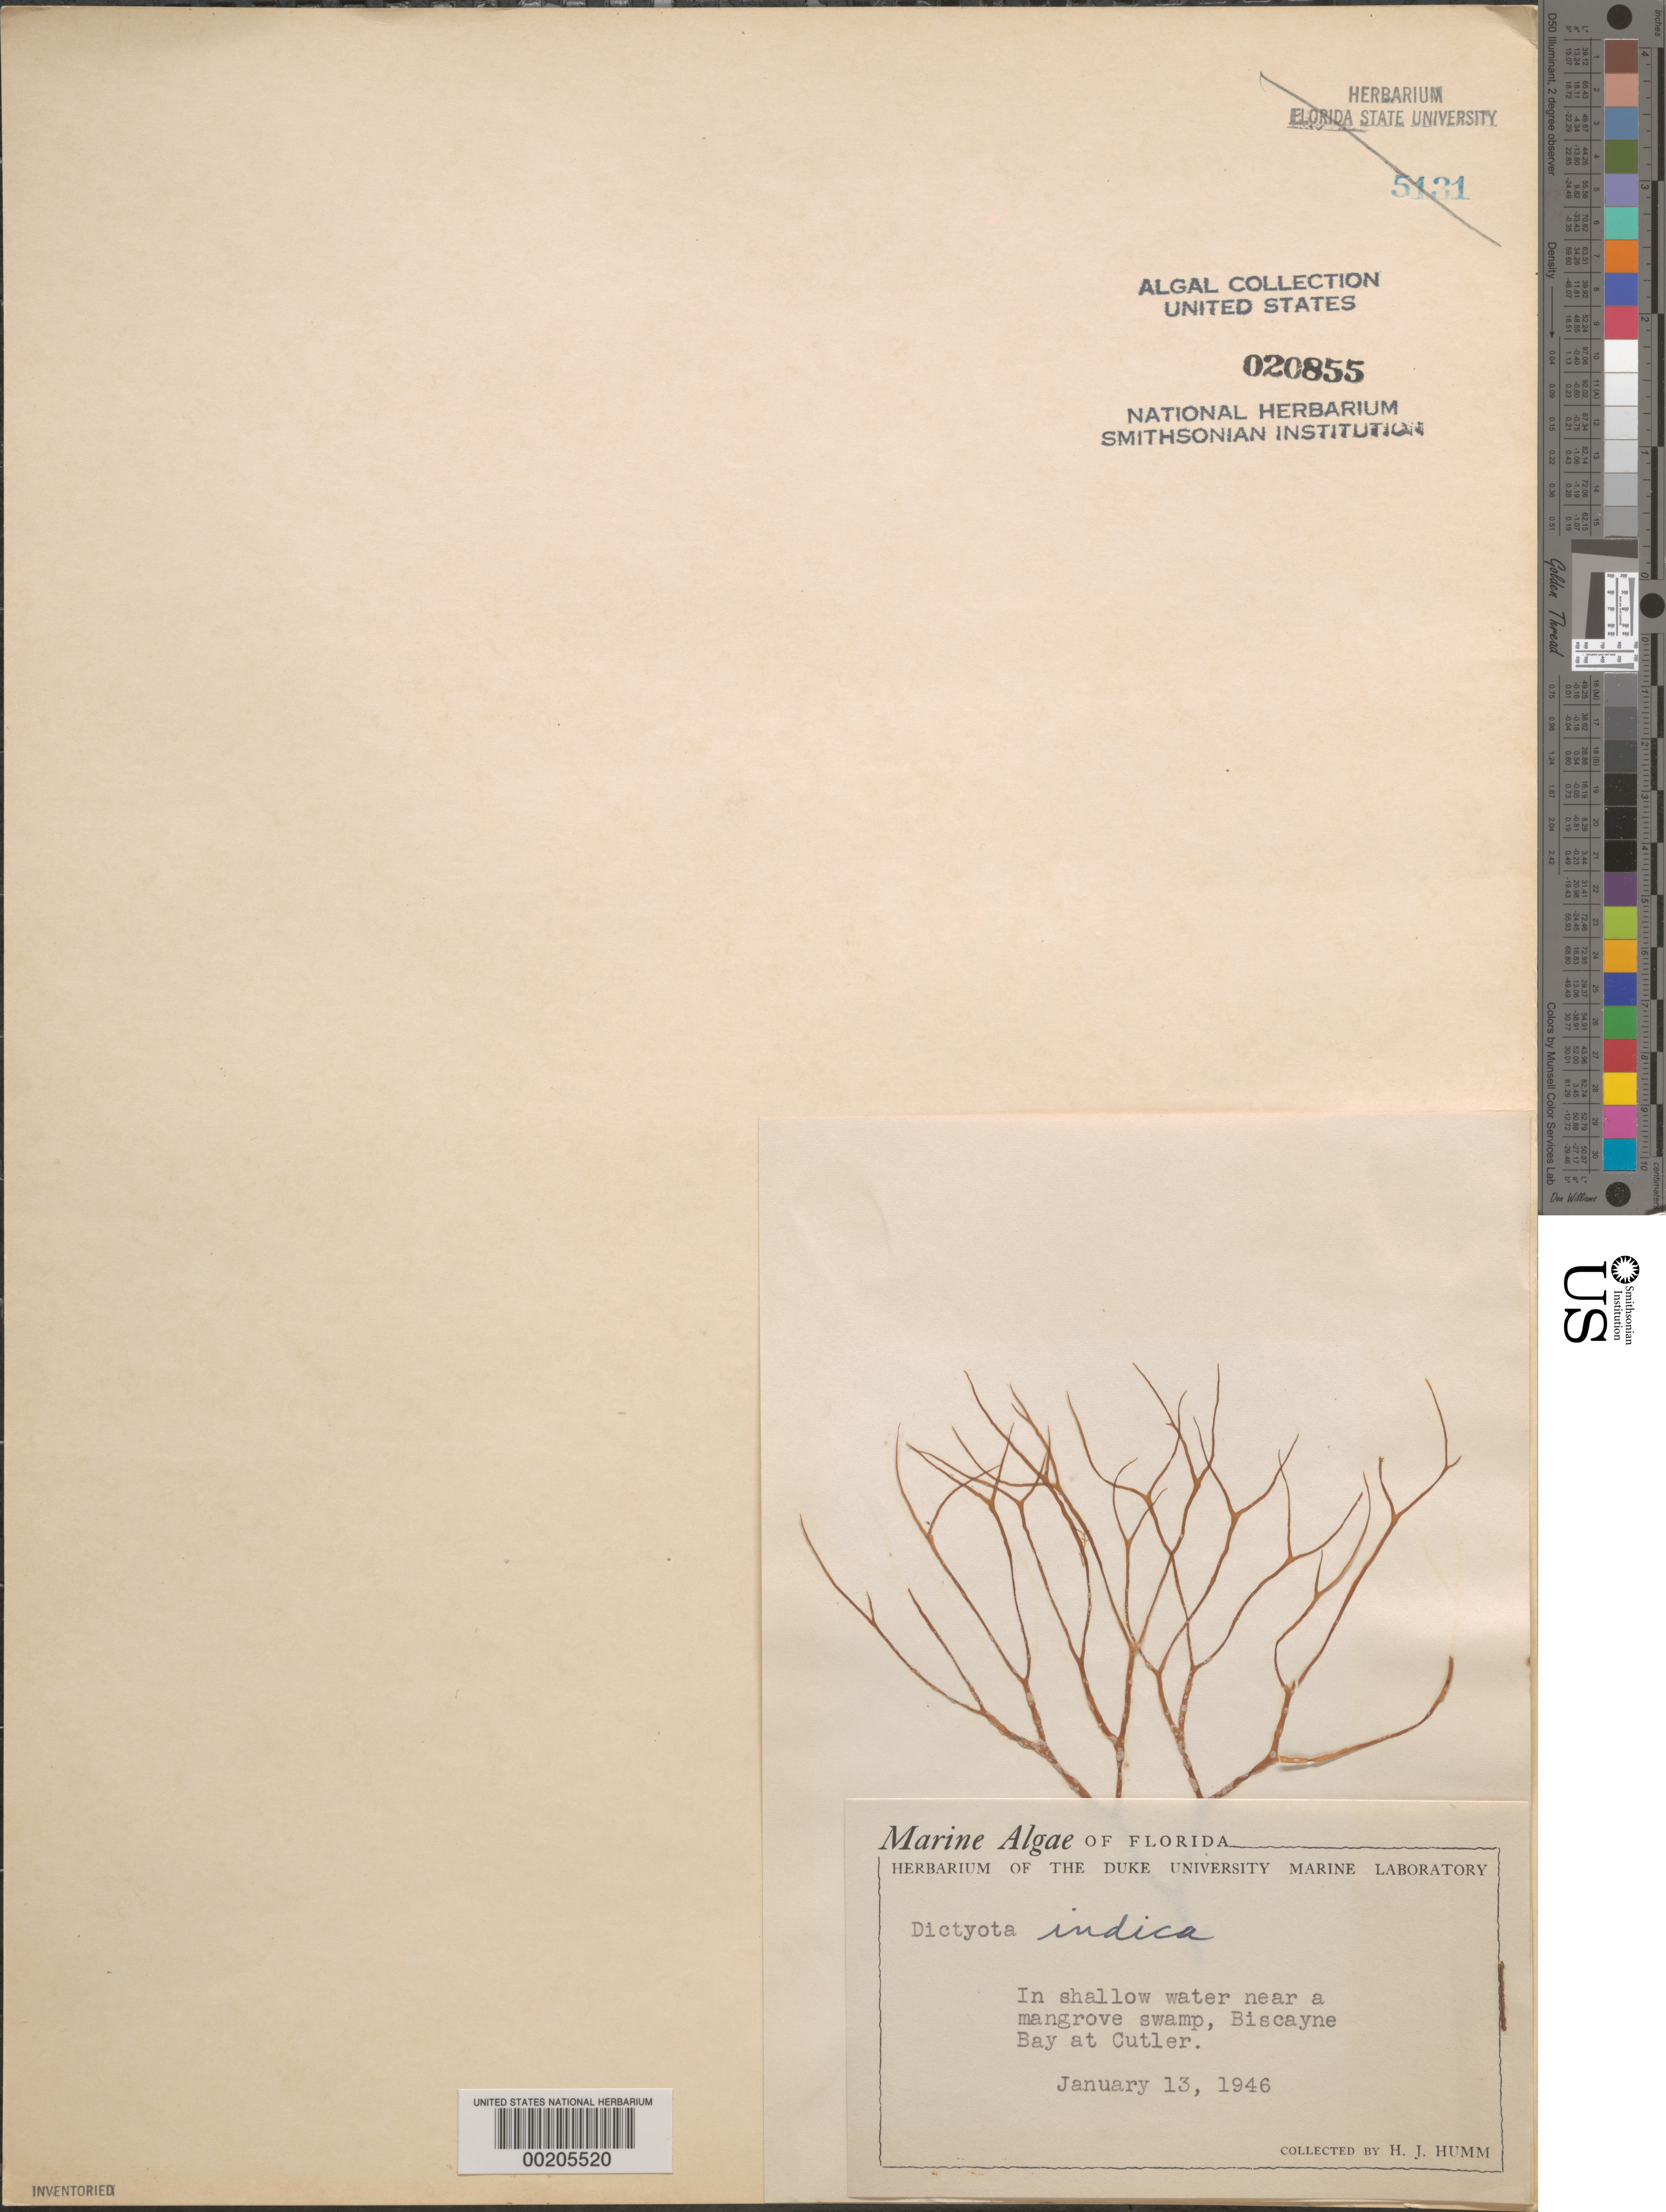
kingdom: Chromista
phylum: Ochrophyta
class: Phaeophyceae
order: Dictyotales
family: Dictyotaceae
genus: Dictyota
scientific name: Dictyota indica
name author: Anand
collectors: H. J. Humm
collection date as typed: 13 January 1946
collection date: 1946-01-13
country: United States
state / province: Florida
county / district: Miami-Dade County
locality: Biscayne Bay, Cutler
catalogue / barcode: US 20855